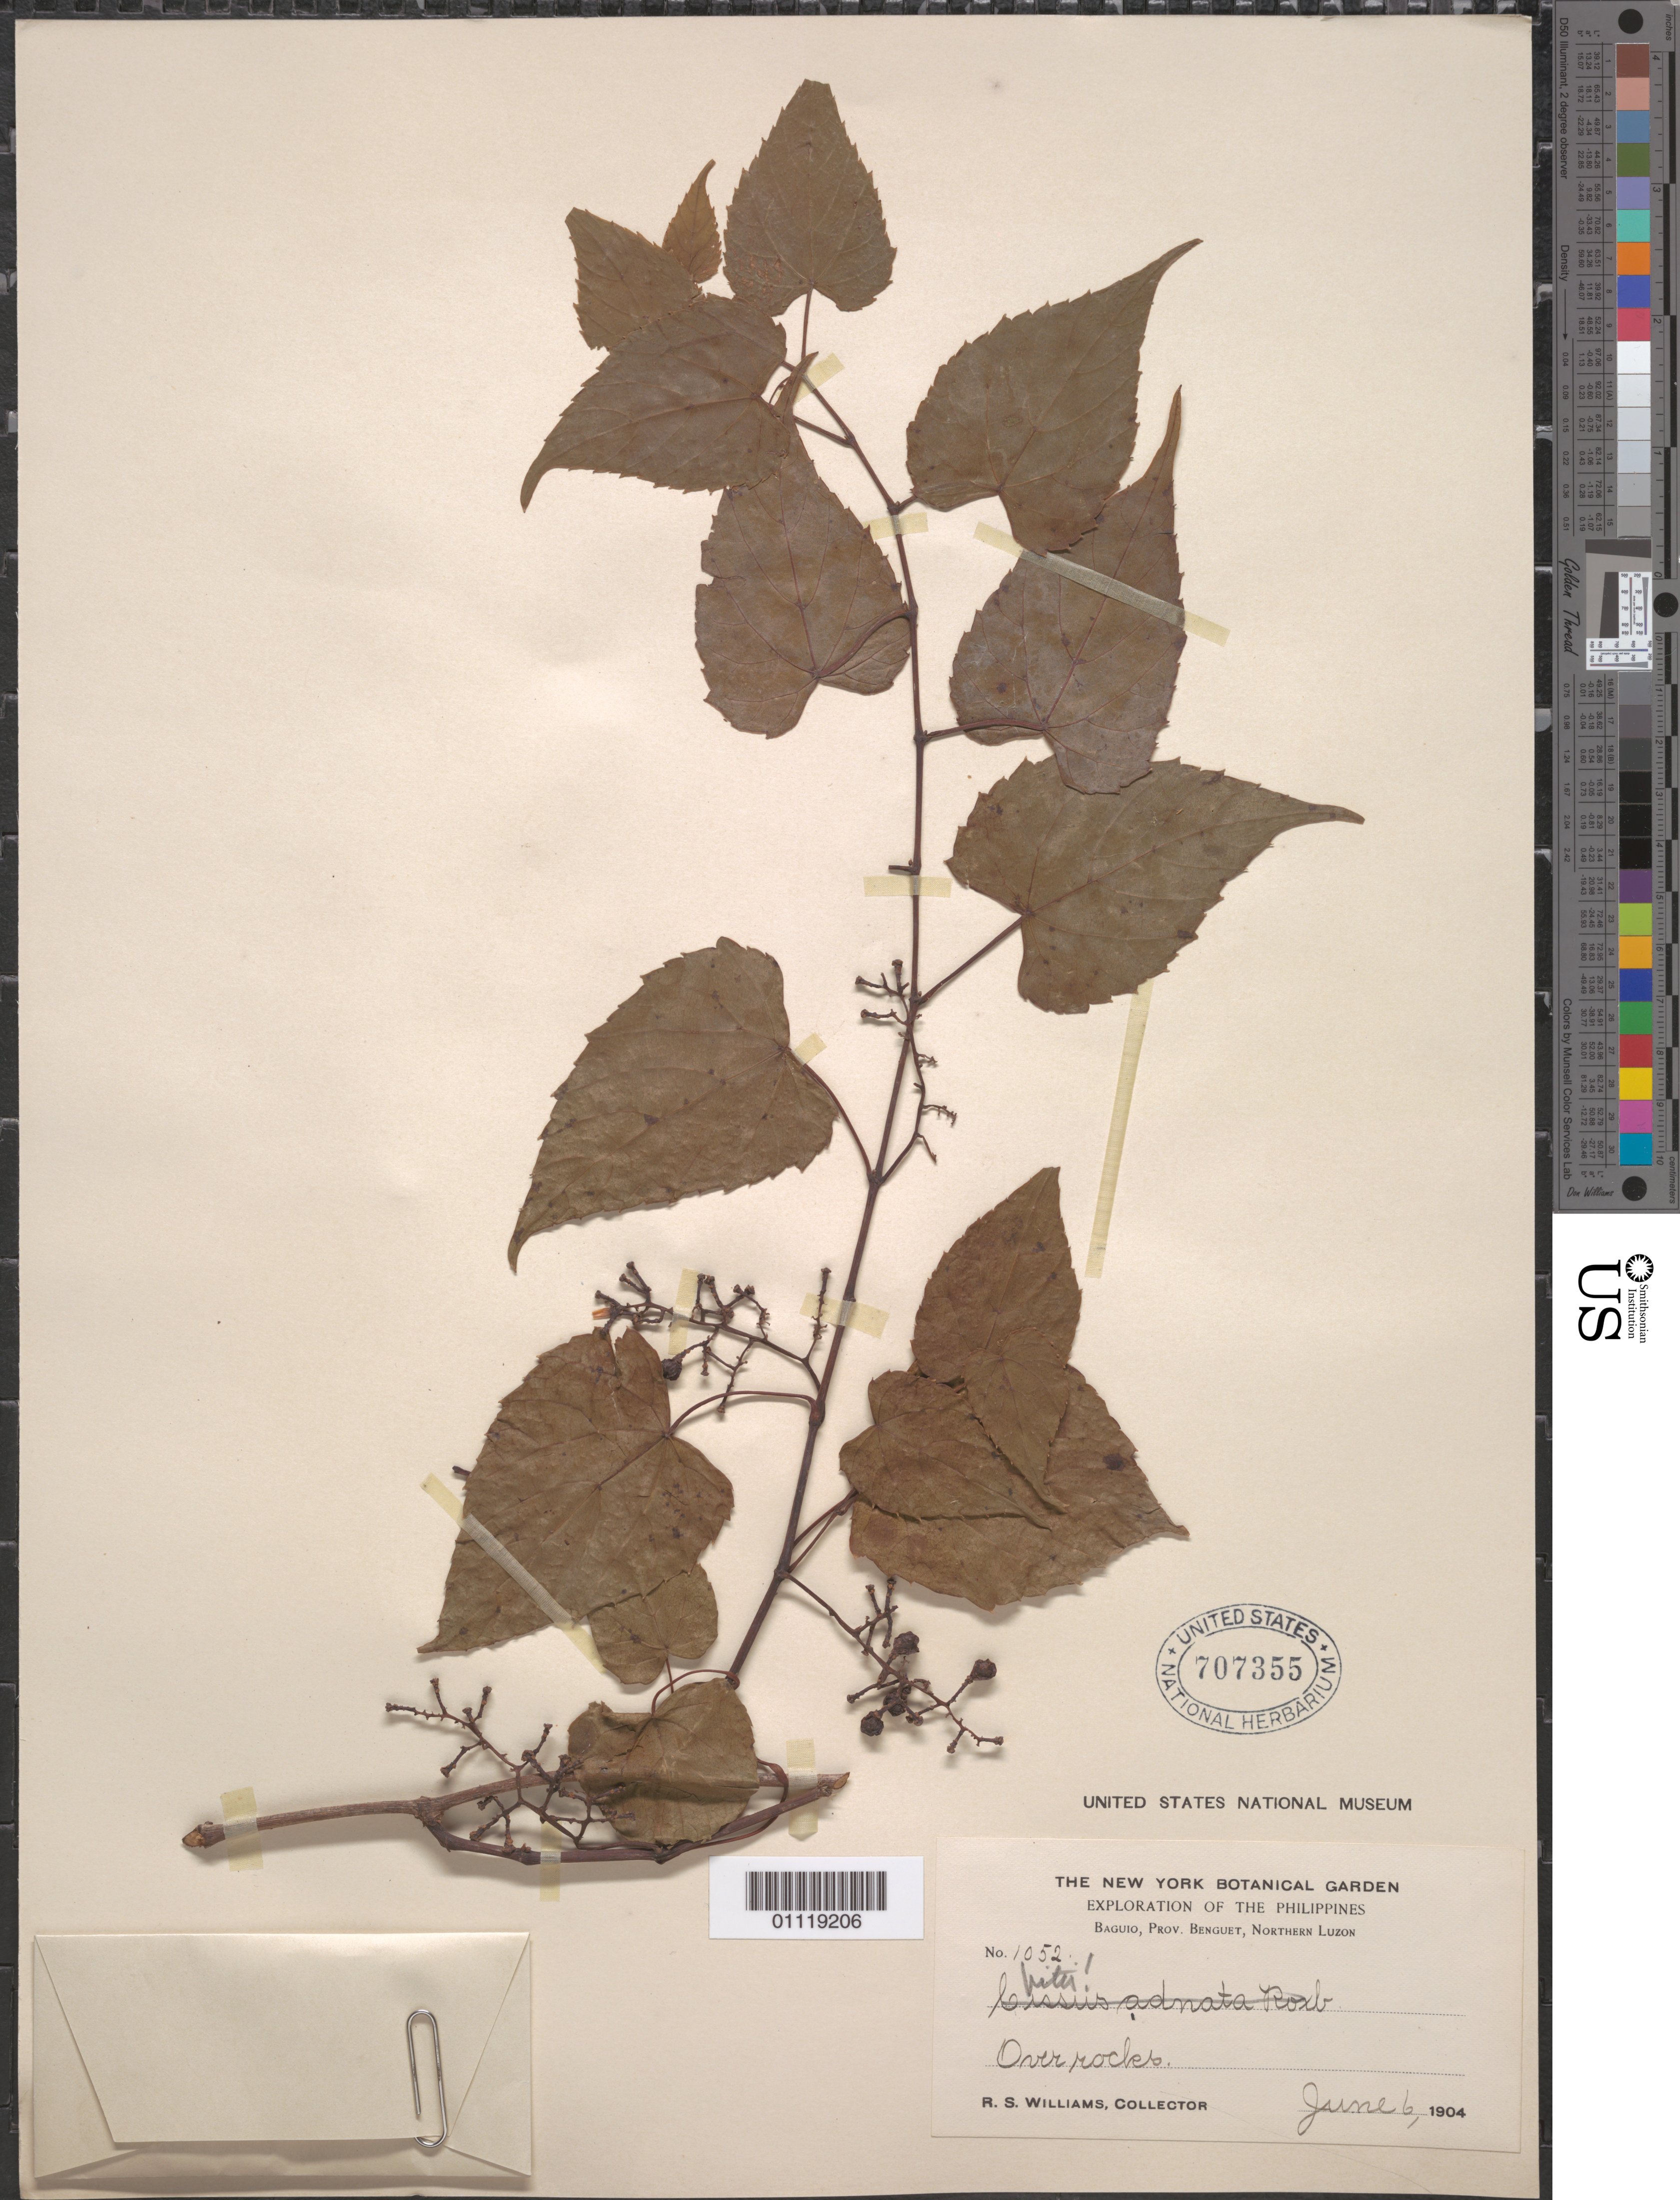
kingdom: Plantae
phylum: Tracheophyta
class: Magnoliopsida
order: Vitales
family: Vitaceae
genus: Ampelopsis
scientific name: Ampelopsis glandulosa var. heterophylla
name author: (Thunb.) Momiy.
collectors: R. S. Williams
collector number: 1052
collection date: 1904-06-06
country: Philippines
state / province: Cordillera (Administrative Region)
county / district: Benguet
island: Luzon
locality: Baguio.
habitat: Over rocks.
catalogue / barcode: US 707355